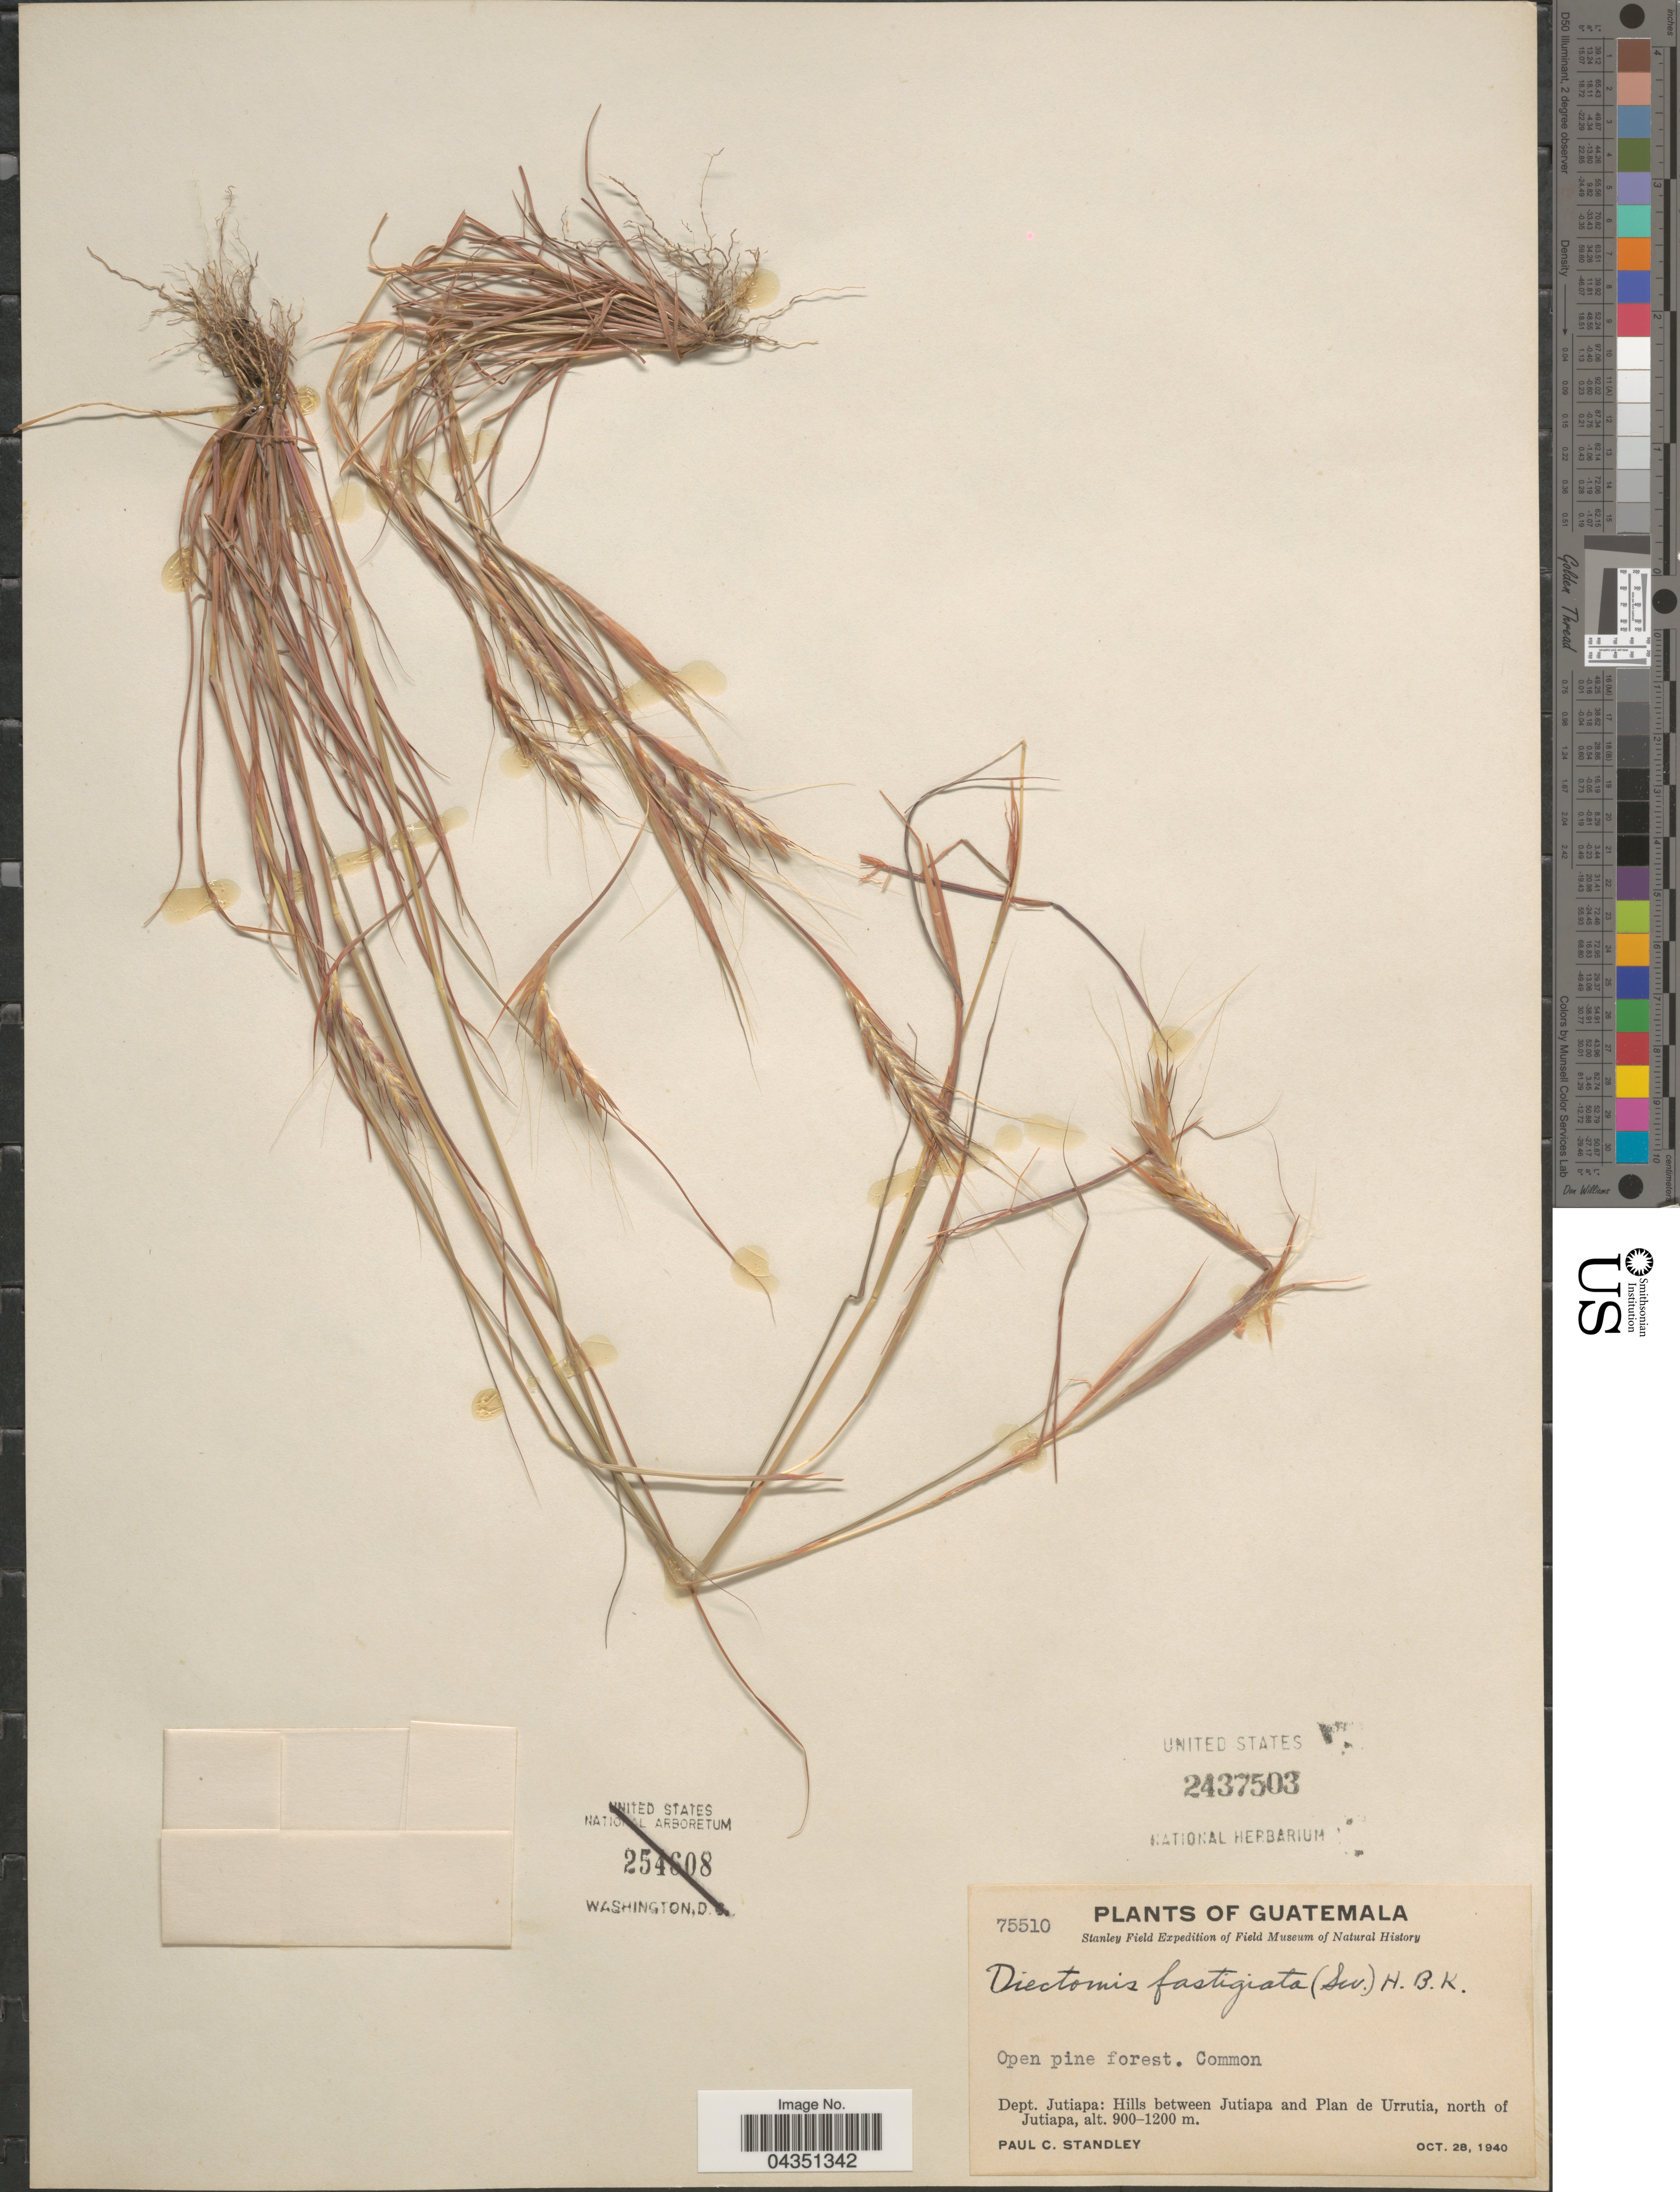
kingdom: Plantae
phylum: Tracheophyta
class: Liliopsida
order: Poales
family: Poaceae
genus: Diectomis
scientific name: Diectomis fastigiata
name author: (Sw.) P. Beauv.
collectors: P. C. Standley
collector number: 75510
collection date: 1940-10-28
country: Guatemala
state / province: Jutiapa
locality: Stanley Field Expedition. Dept. Jutiapa: Hills between Jutiapa and Plan de Urrutia, north of Jutiapa.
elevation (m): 900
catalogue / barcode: US 2437503